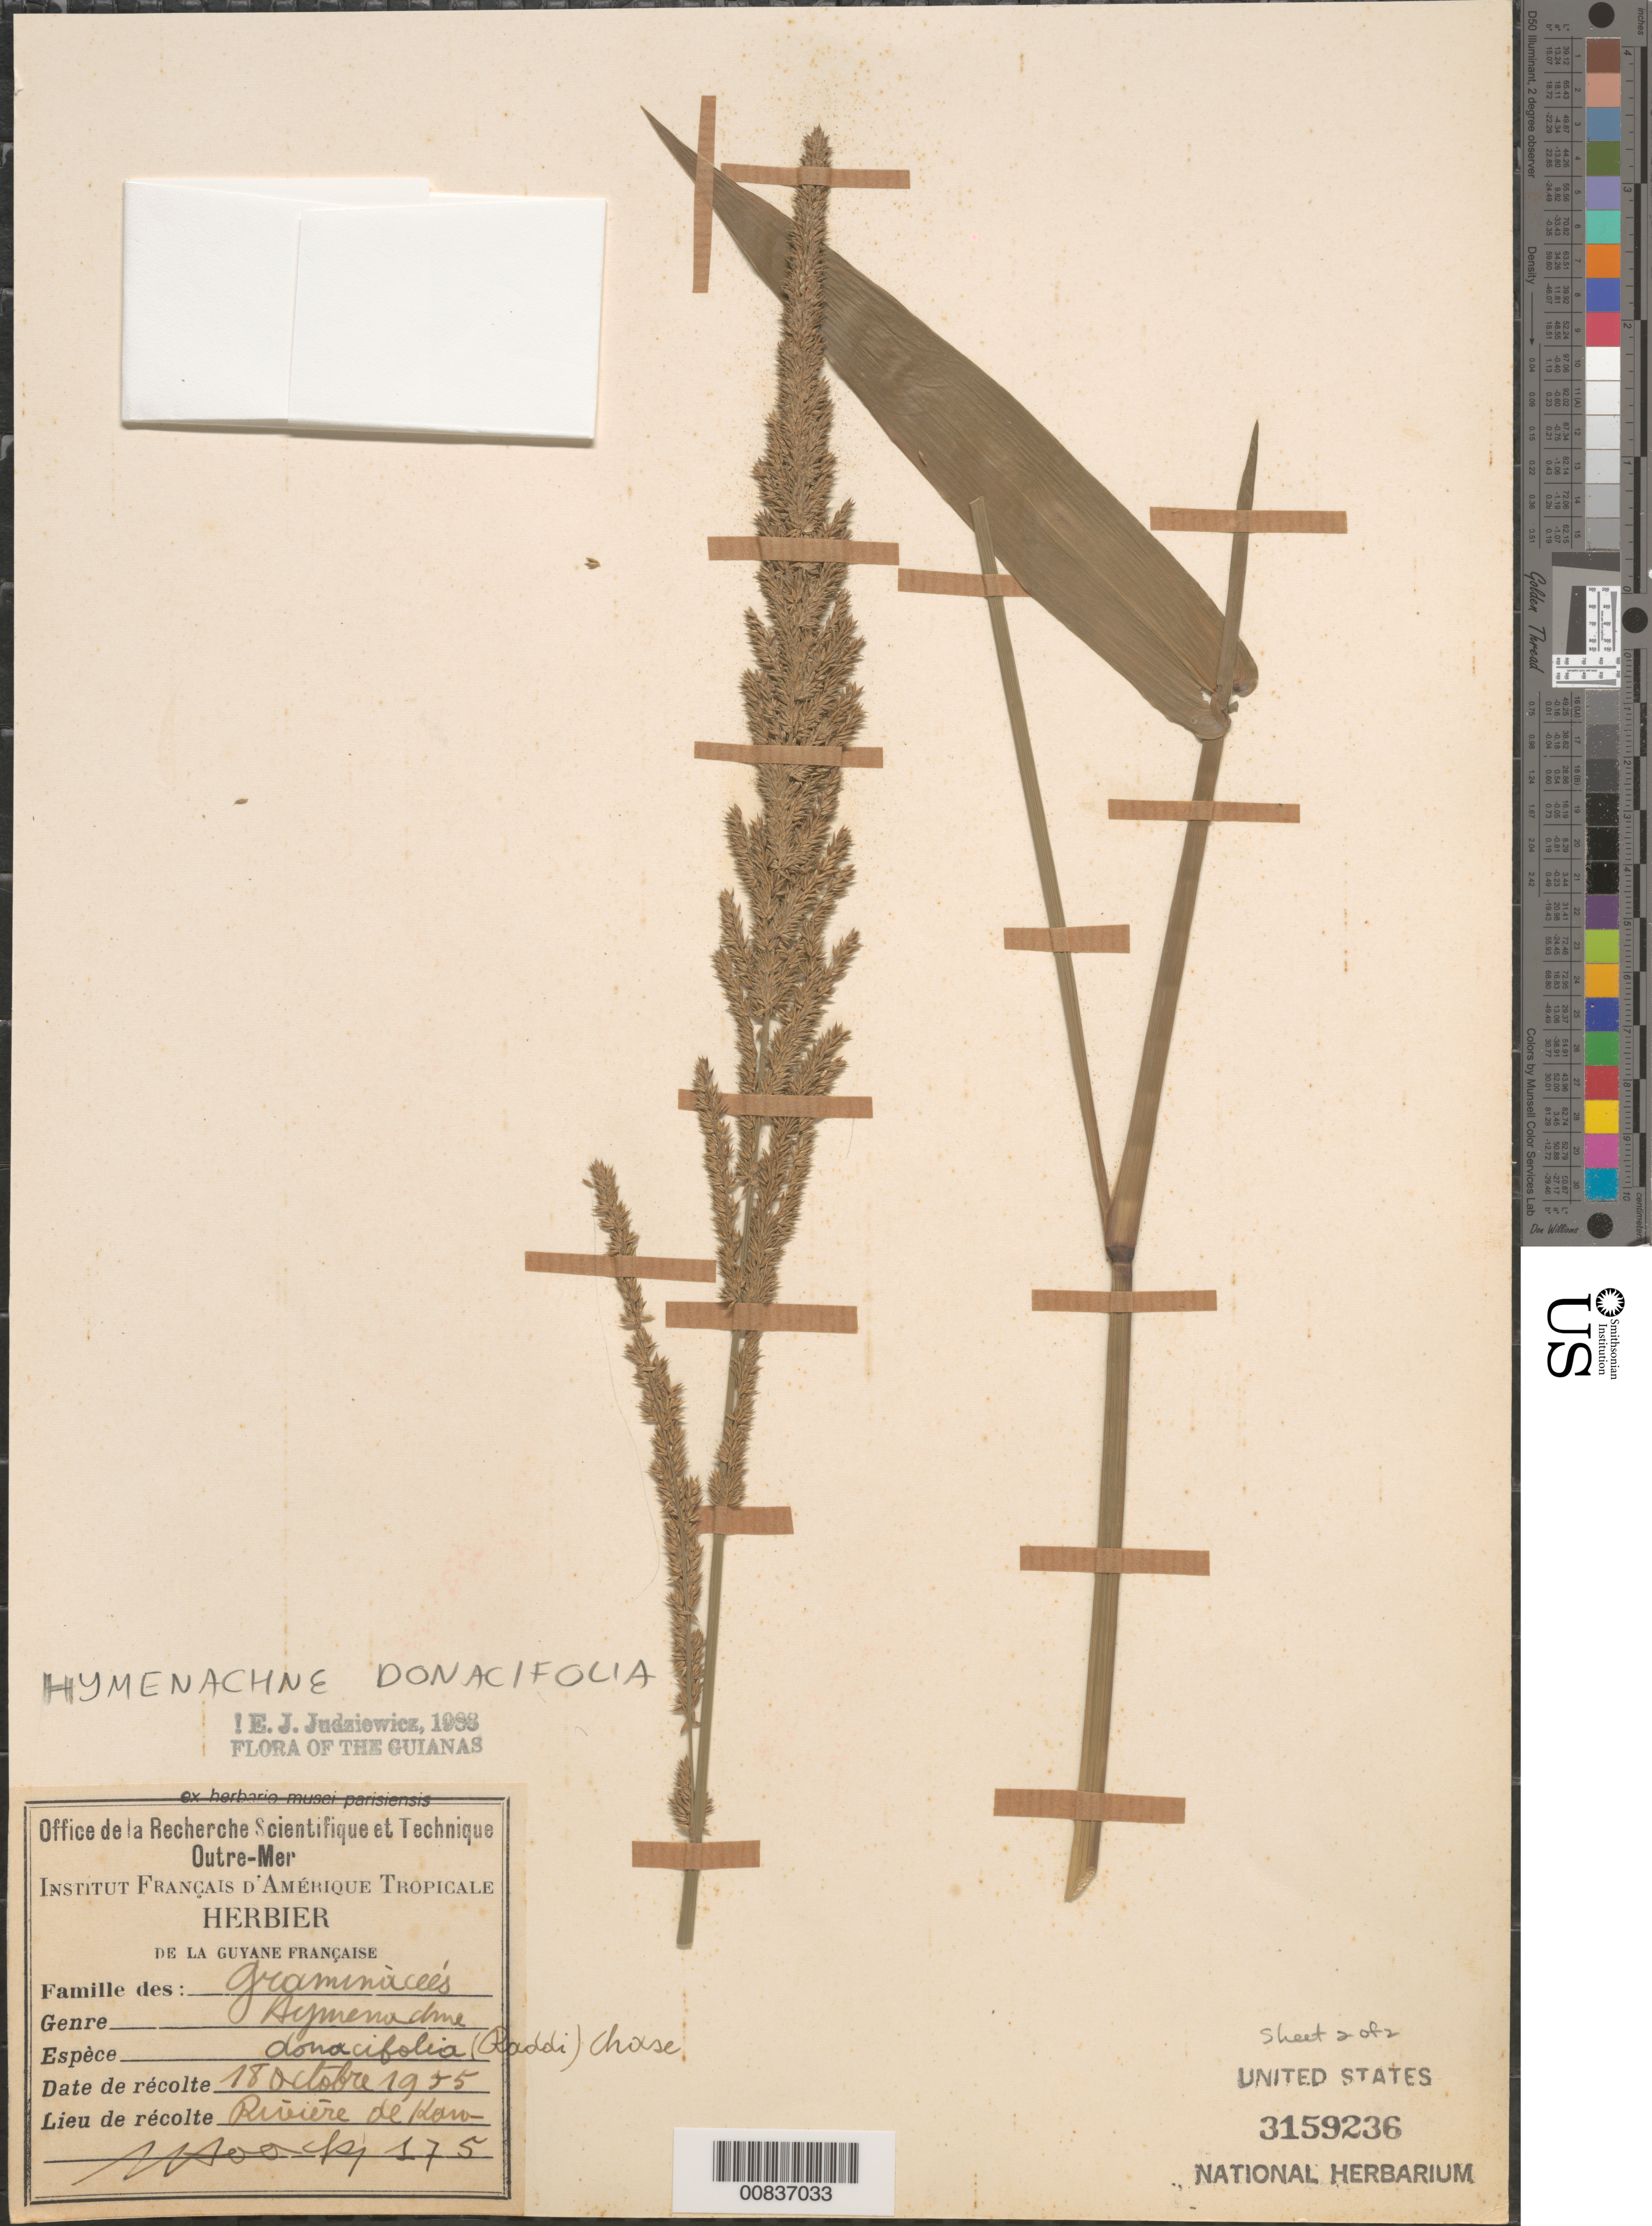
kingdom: Plantae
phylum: Tracheophyta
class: Liliopsida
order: Poales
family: Poaceae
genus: Hymenachne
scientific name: Hymenachne donacifolia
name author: (Raddi) Chase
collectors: J. Hoock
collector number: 175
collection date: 1955-10-18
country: French Guiana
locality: The Guianas. Guyane Française. Rivière de Kourou.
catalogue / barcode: US 3159236